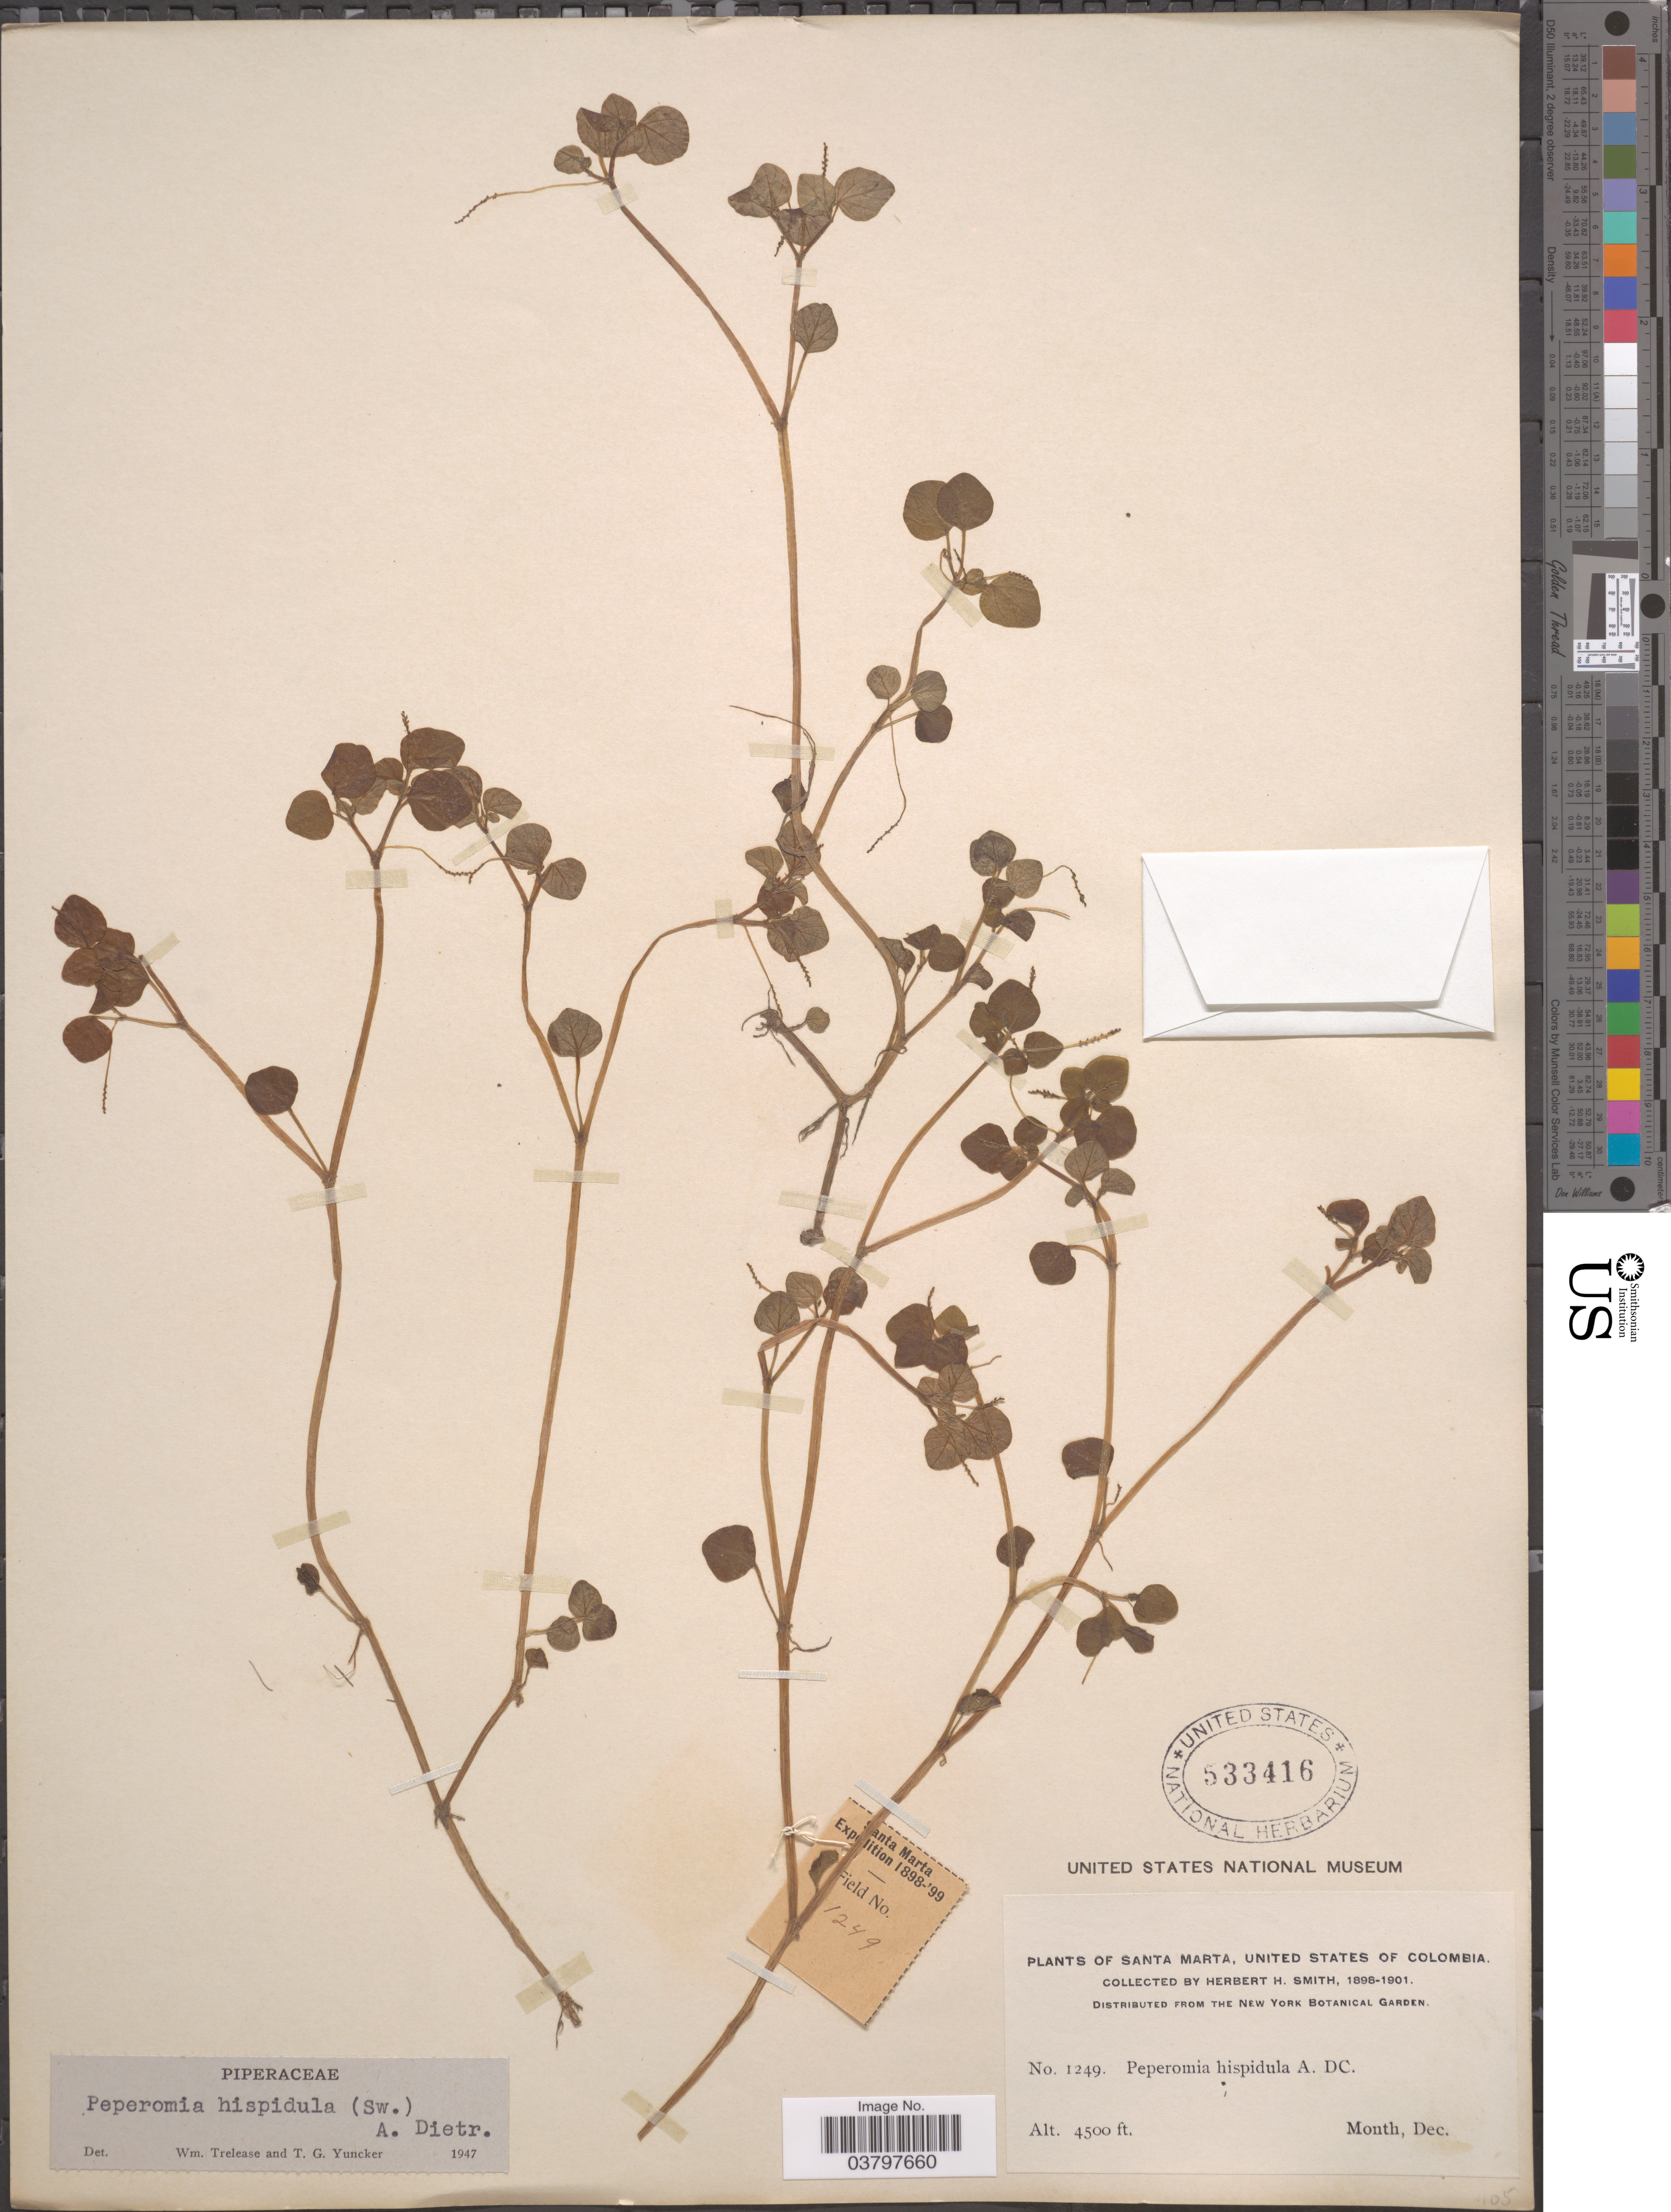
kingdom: Plantae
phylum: Tracheophyta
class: Magnoliopsida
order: Piperales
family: Piperaceae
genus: Peperomia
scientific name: Peperomia hispidula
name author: (Sw.) A. Dietr.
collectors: Herbert H. Smith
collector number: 1249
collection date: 1898-12/1901-12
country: Colombia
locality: Santa Marta, United States of Colombia.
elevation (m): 1372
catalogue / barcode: US 533416